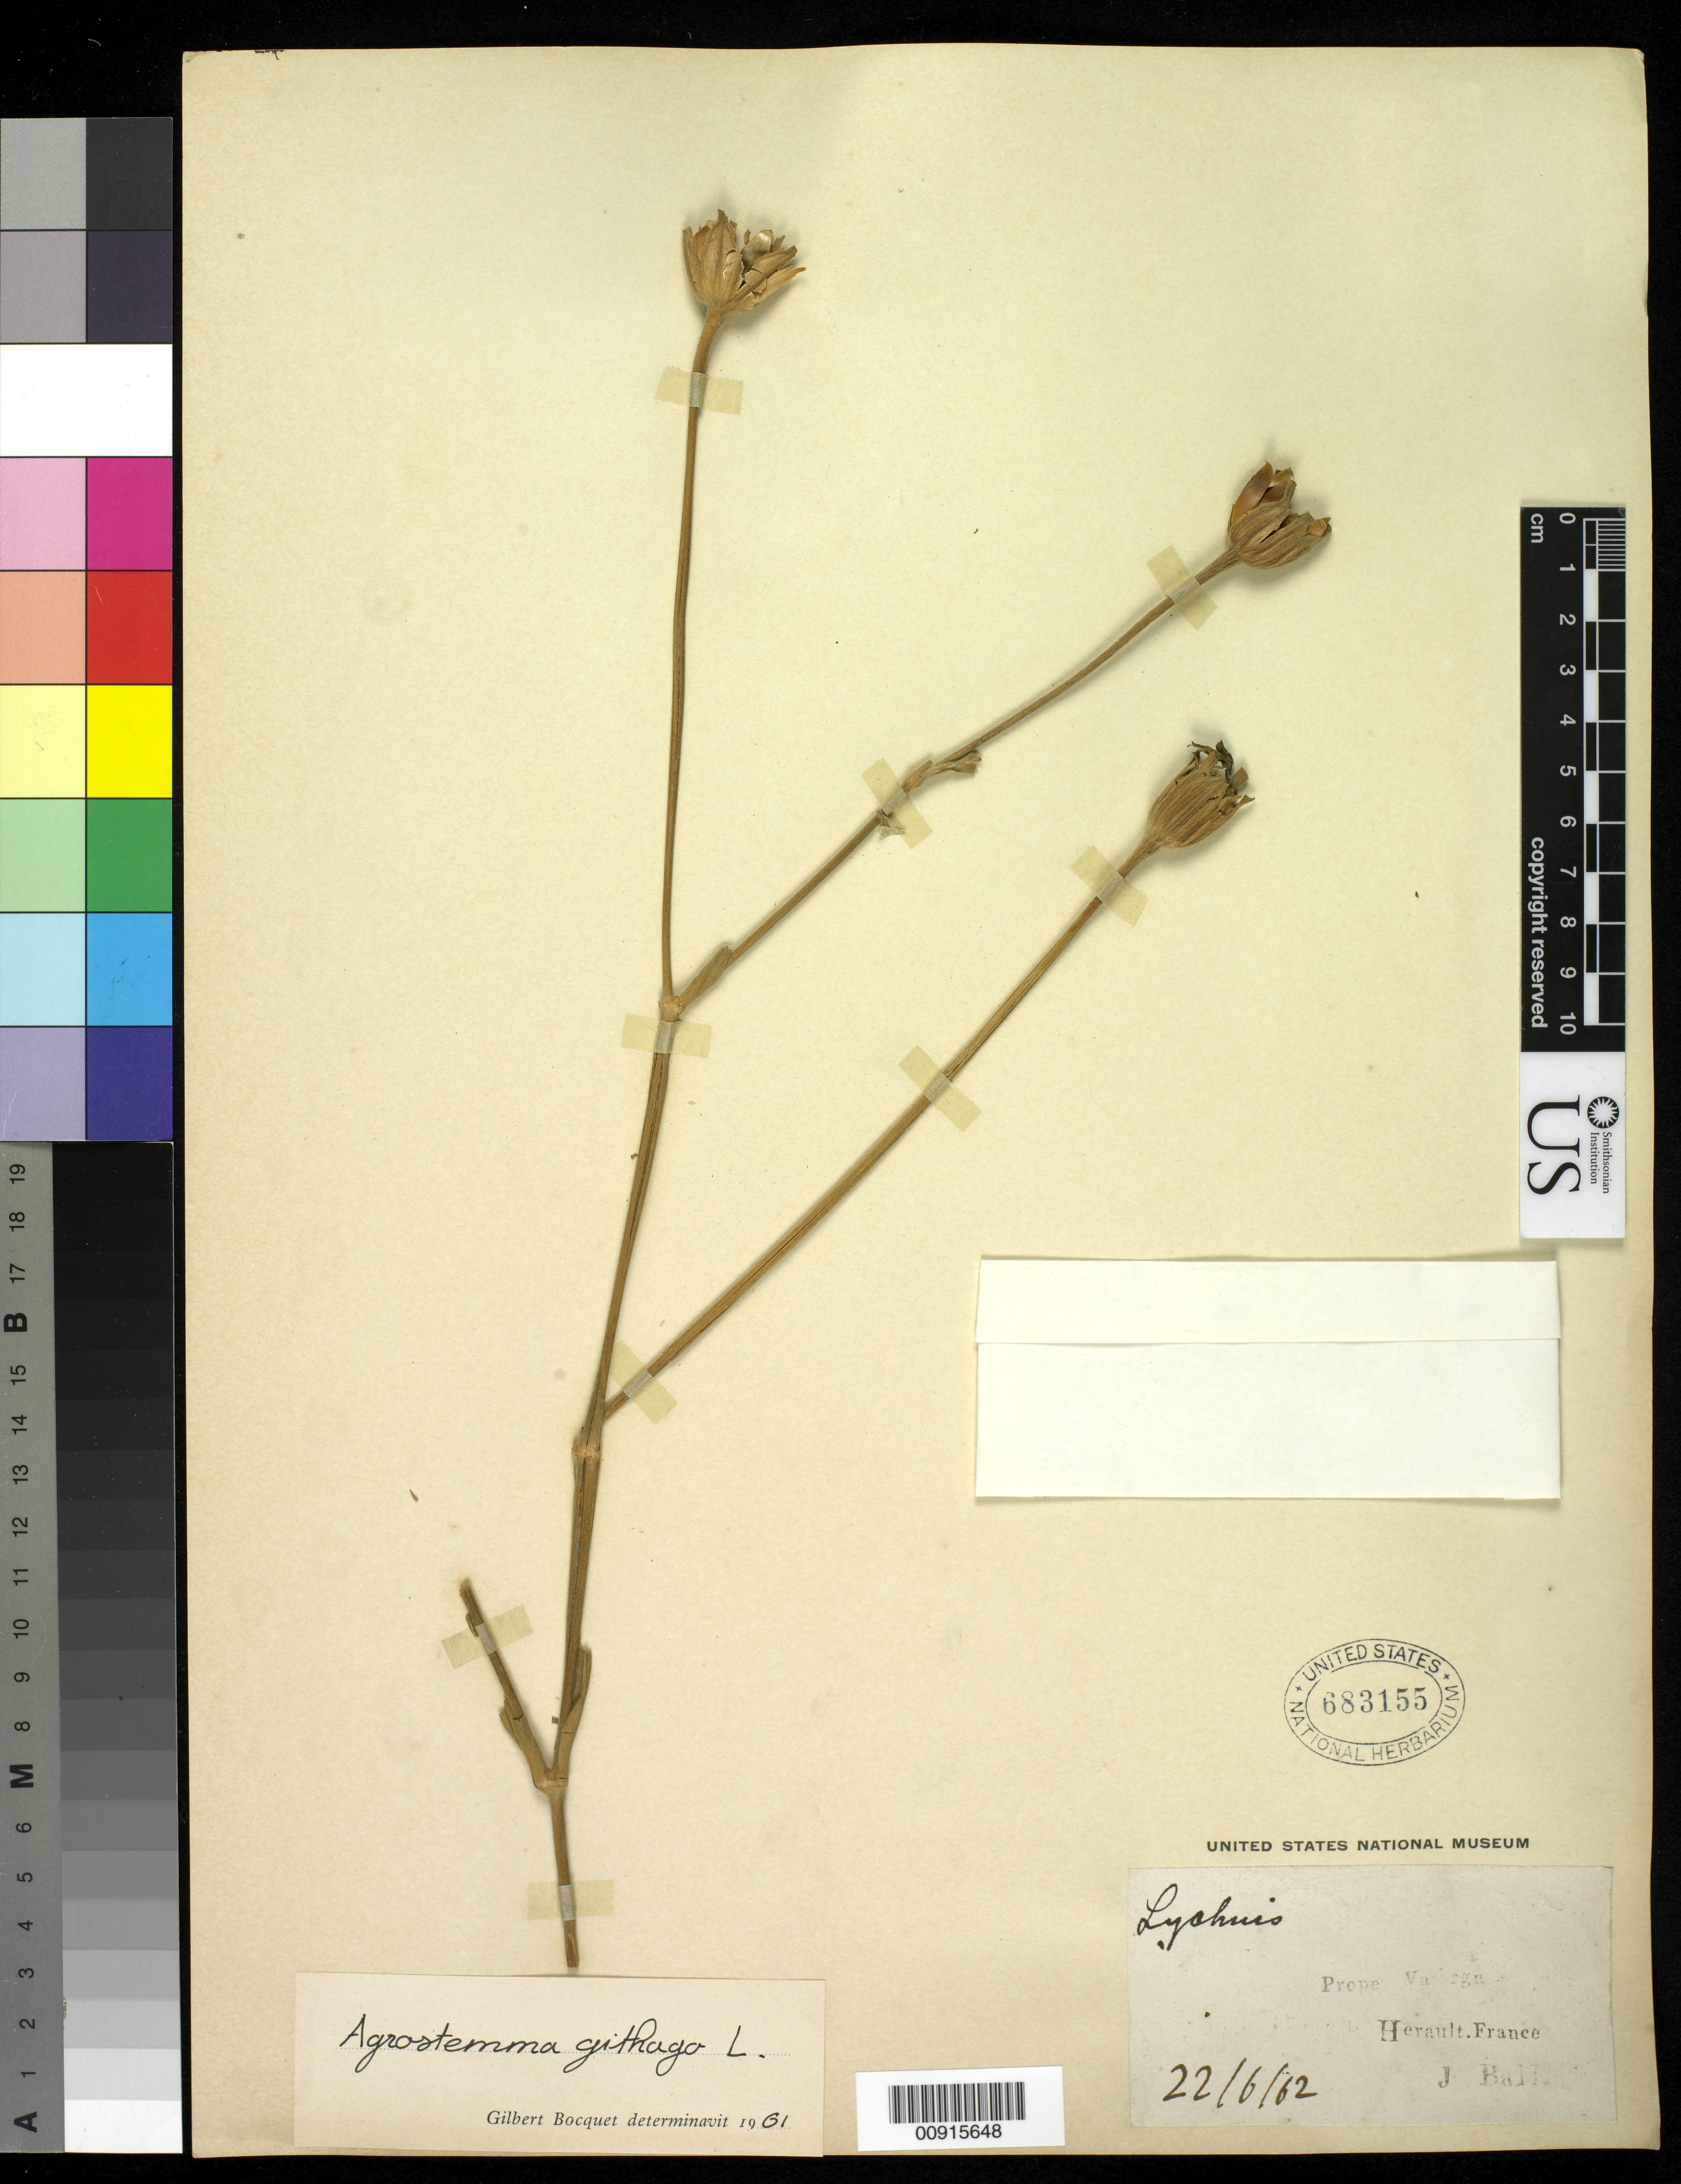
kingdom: Plantae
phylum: Tracheophyta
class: Magnoliopsida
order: Caryophyllales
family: Caryophyllaceae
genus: Agrostemma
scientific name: Agrostemma githago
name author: L.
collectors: J. Ball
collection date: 1862-06-22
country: France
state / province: Occitanie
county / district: Hérault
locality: illegible: near Va..rgn...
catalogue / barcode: US 683155